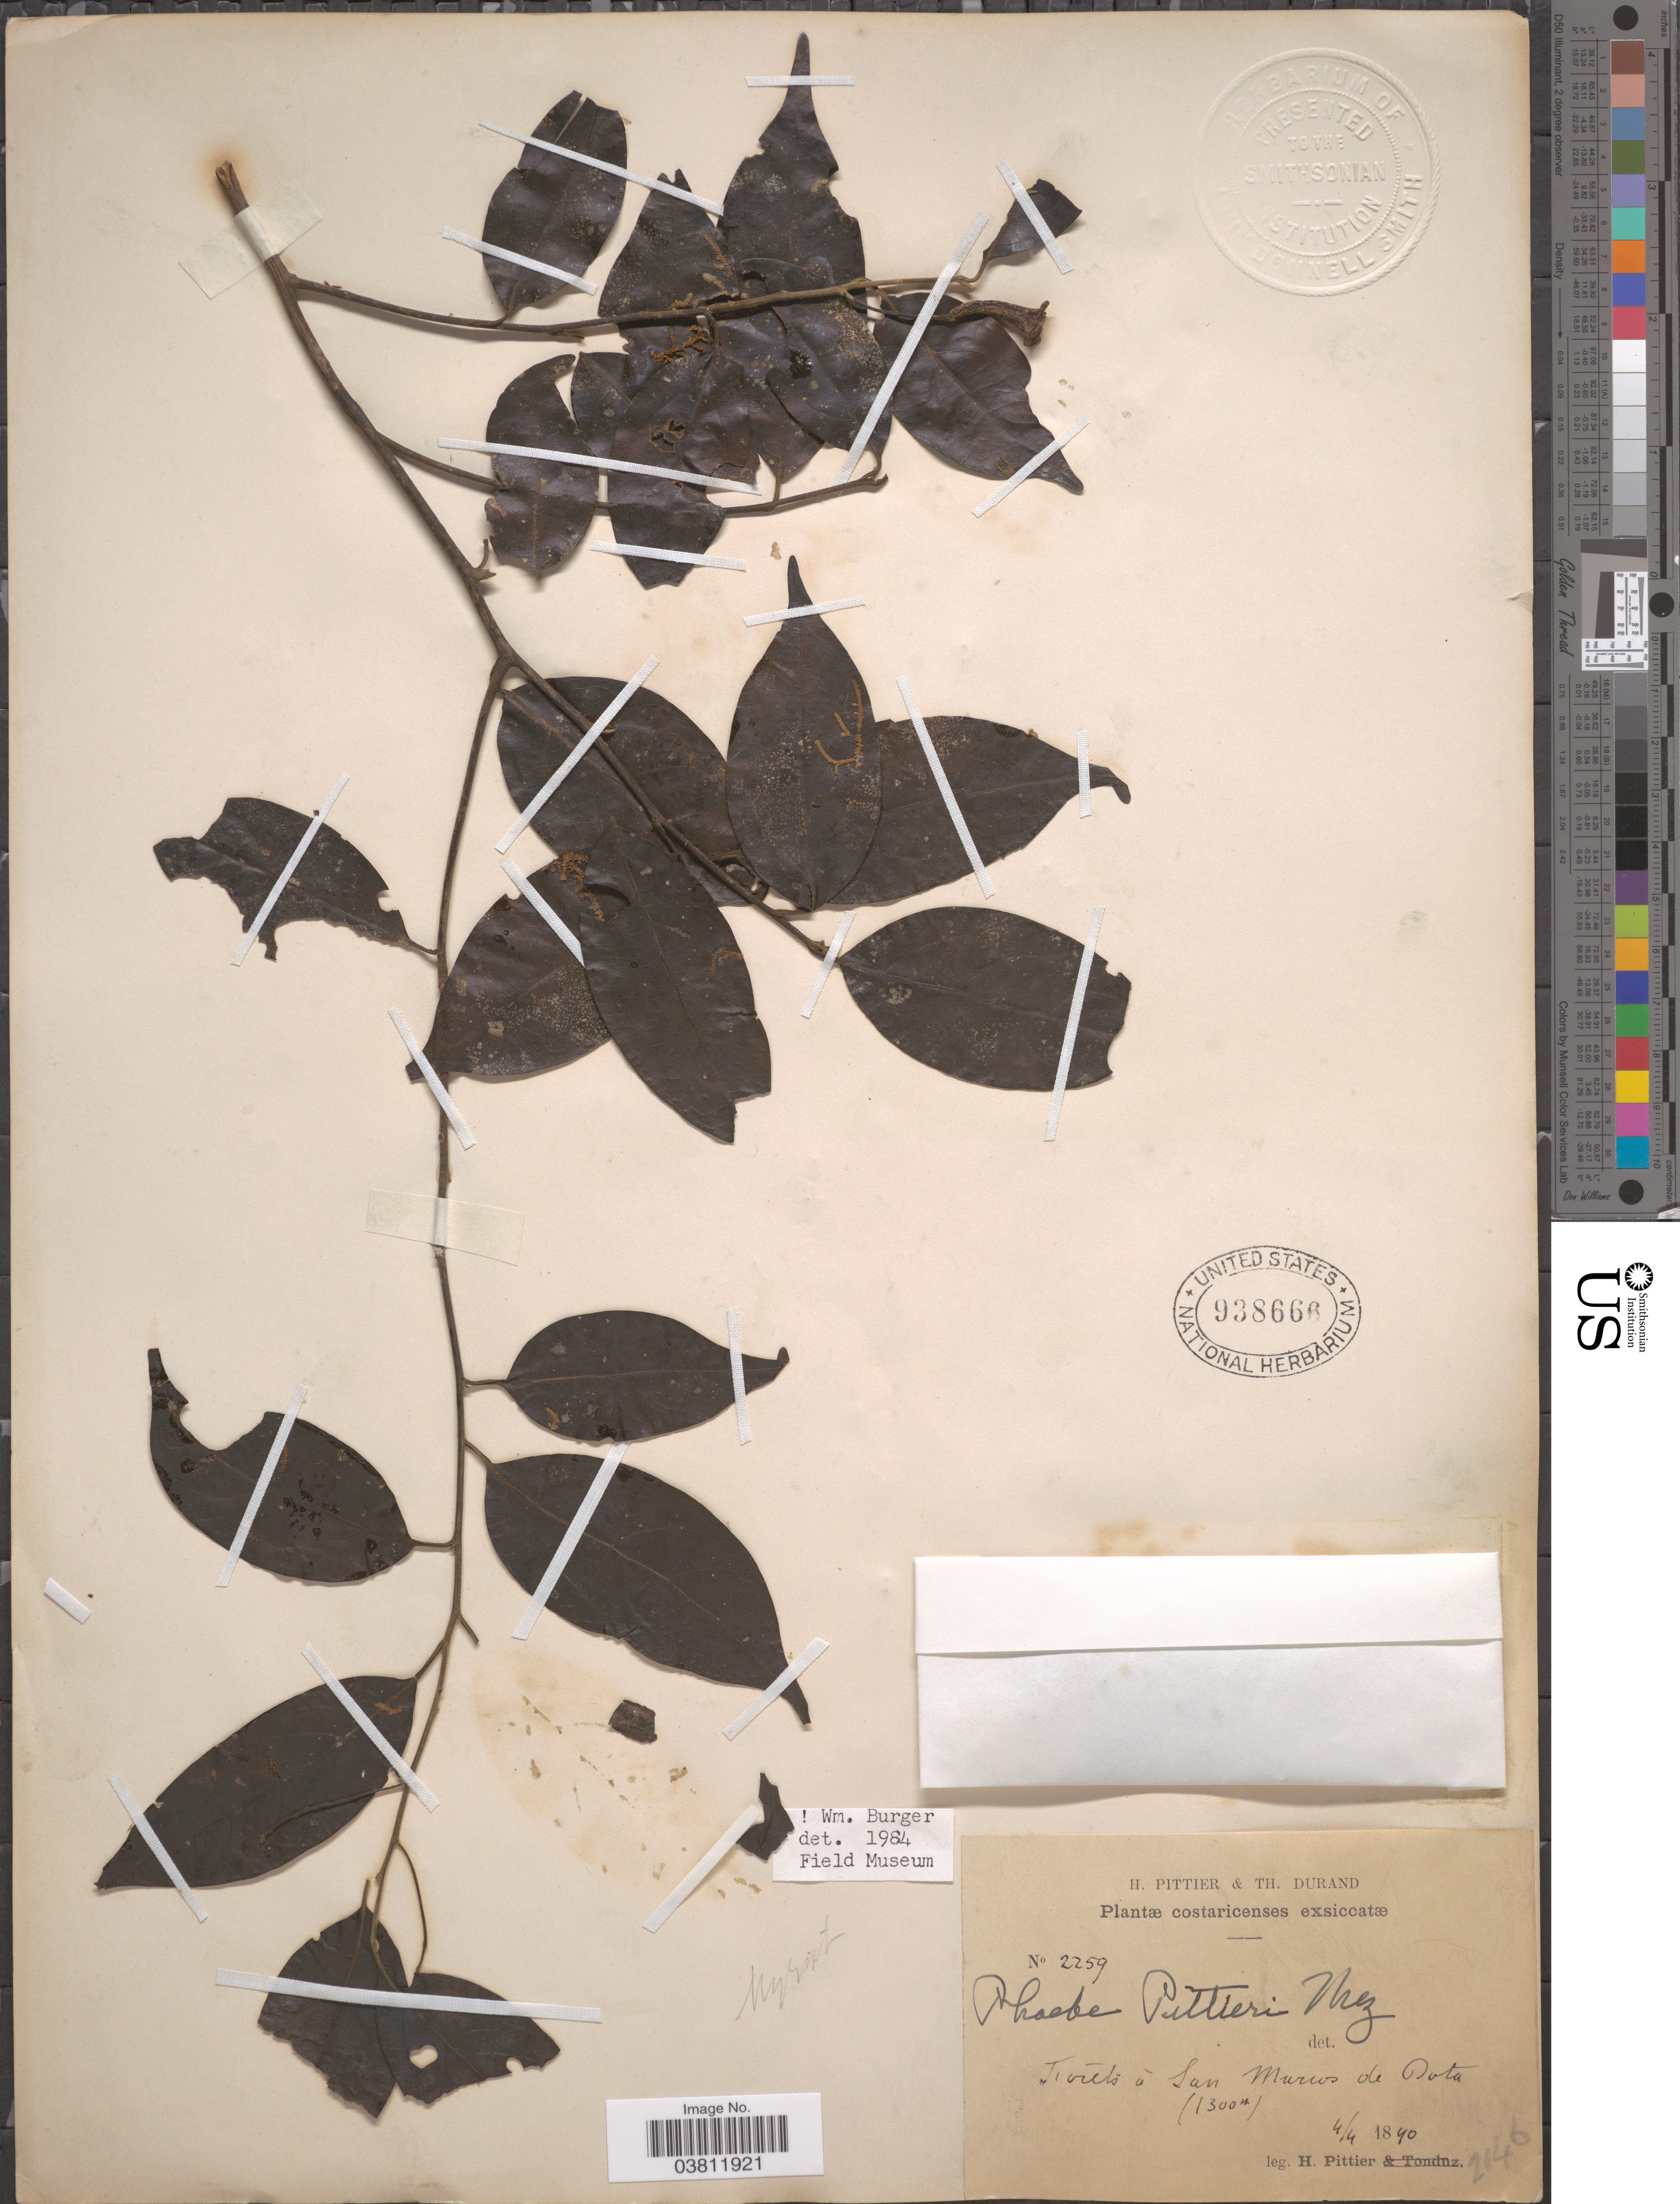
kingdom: Plantae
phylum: Tracheophyta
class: Magnoliopsida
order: Laurales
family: Lauraceae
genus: Phoebe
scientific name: Phoebe pittieri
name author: Mez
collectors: H. F. Pittier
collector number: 2259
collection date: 1840-04-04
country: Guatemala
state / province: San Marcos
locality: Forêts à San marcos de Dota.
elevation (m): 1300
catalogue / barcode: US 938666